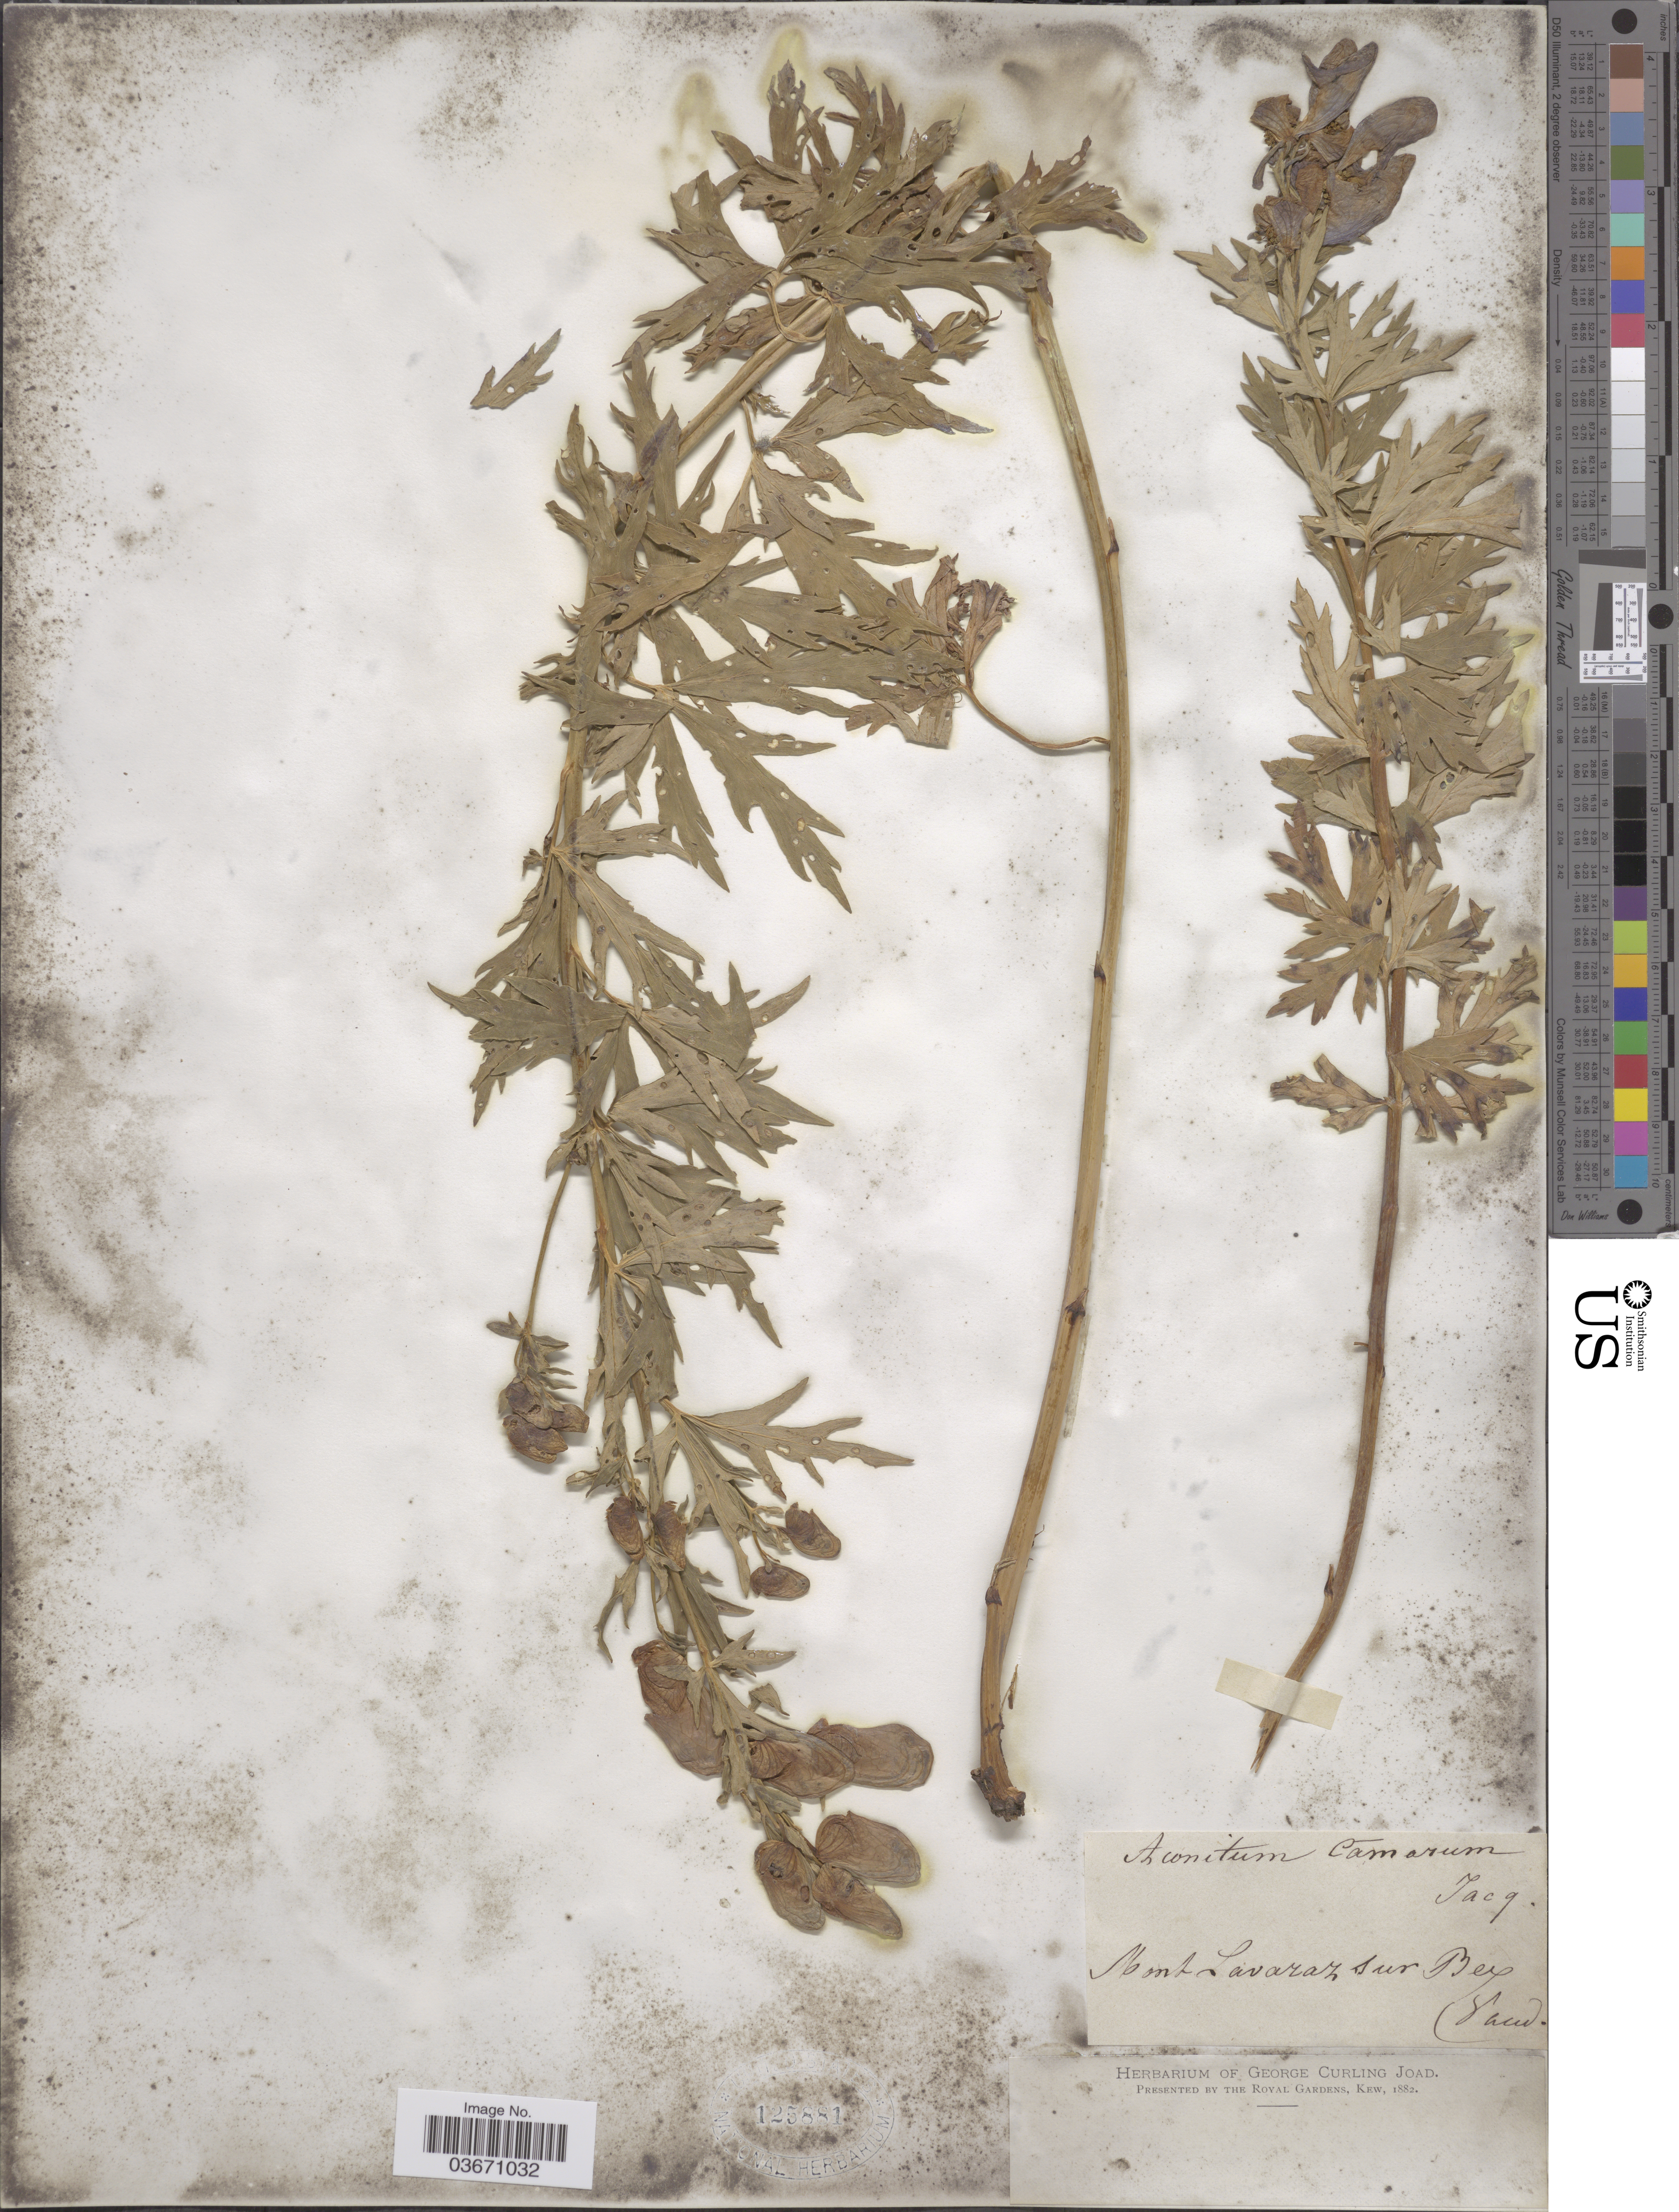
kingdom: Plantae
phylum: Tracheophyta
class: Magnoliopsida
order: Ranunculales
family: Ranunculaceae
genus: Aconitum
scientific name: Aconitum x cammarum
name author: L.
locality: Mont Lavaraz sur Bey. [interpreted]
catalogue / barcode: US 125881